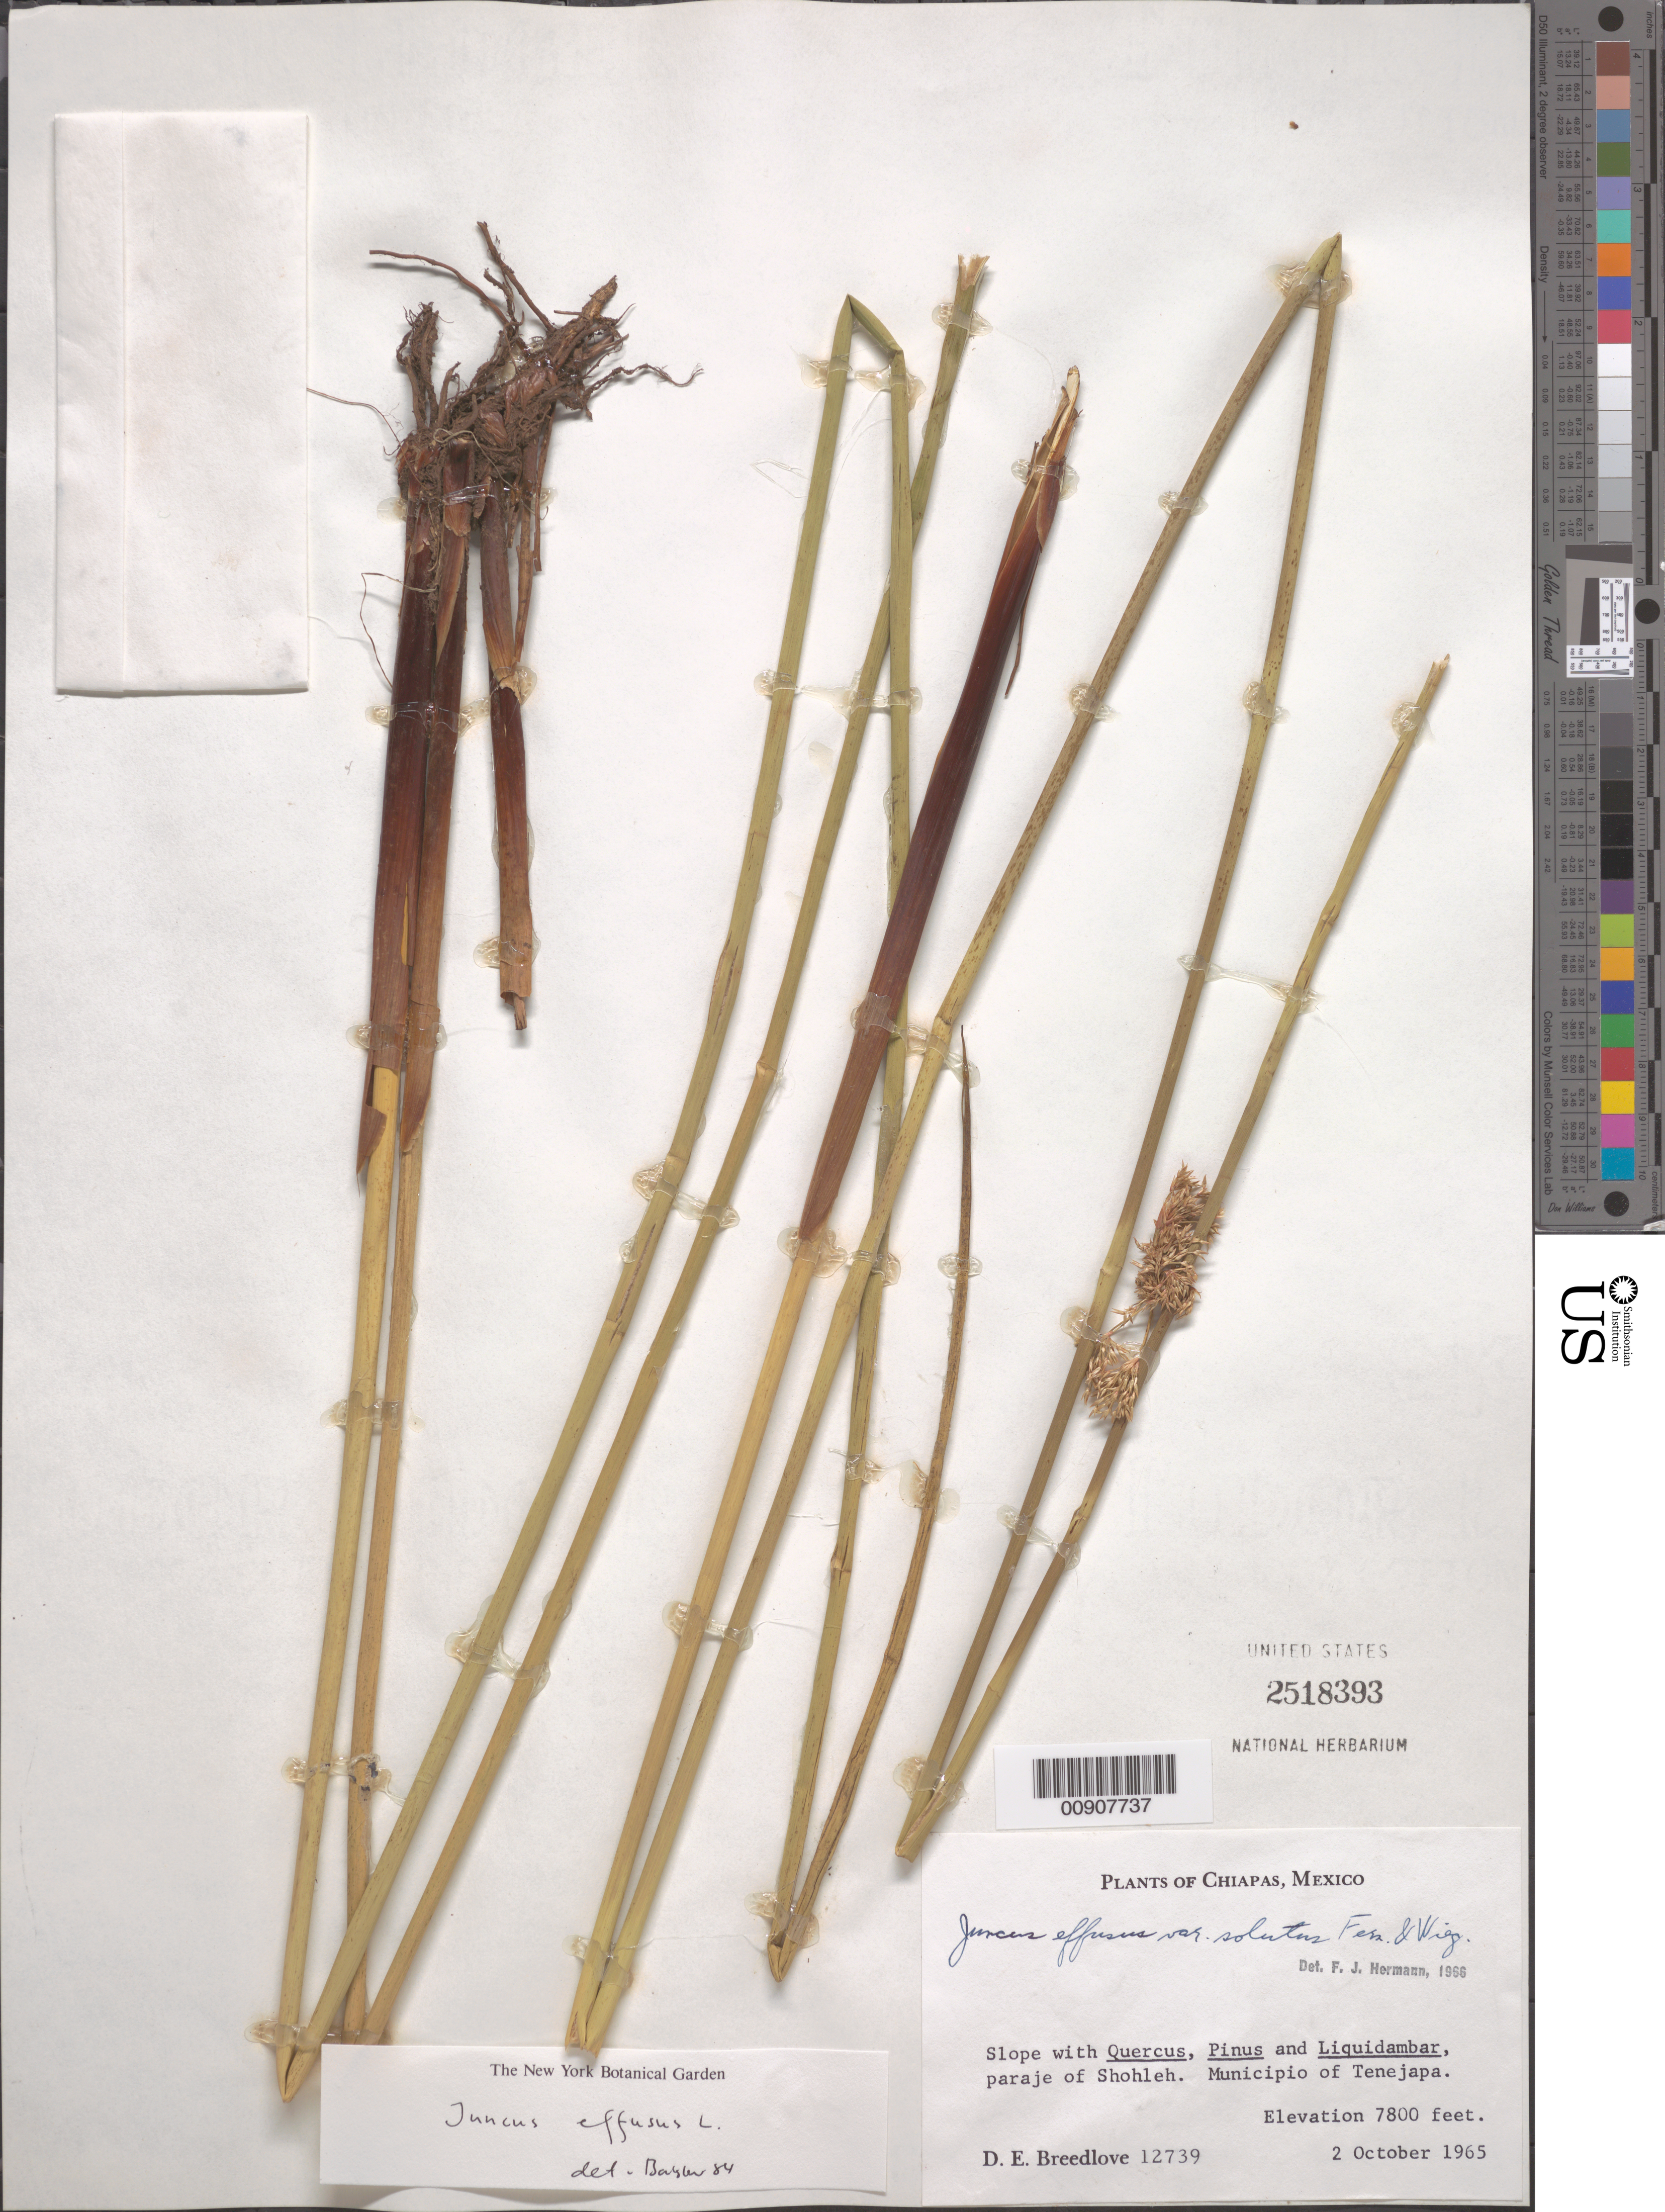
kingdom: Plantae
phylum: Tracheophyta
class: Liliopsida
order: Poales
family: Juncaceae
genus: Juncus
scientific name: Juncus effusus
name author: L.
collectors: D. E. Breedlove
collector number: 12739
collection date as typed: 02 Oct 1965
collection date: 1965-10-02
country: Mexico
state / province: Chiapas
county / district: Tenejapa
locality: Paraje of Shohleh. Municipio of Tenejapa, Chiapas.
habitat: Slope with Quercus, Pinus and Liquidambar.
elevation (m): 2377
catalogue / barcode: US 2518393